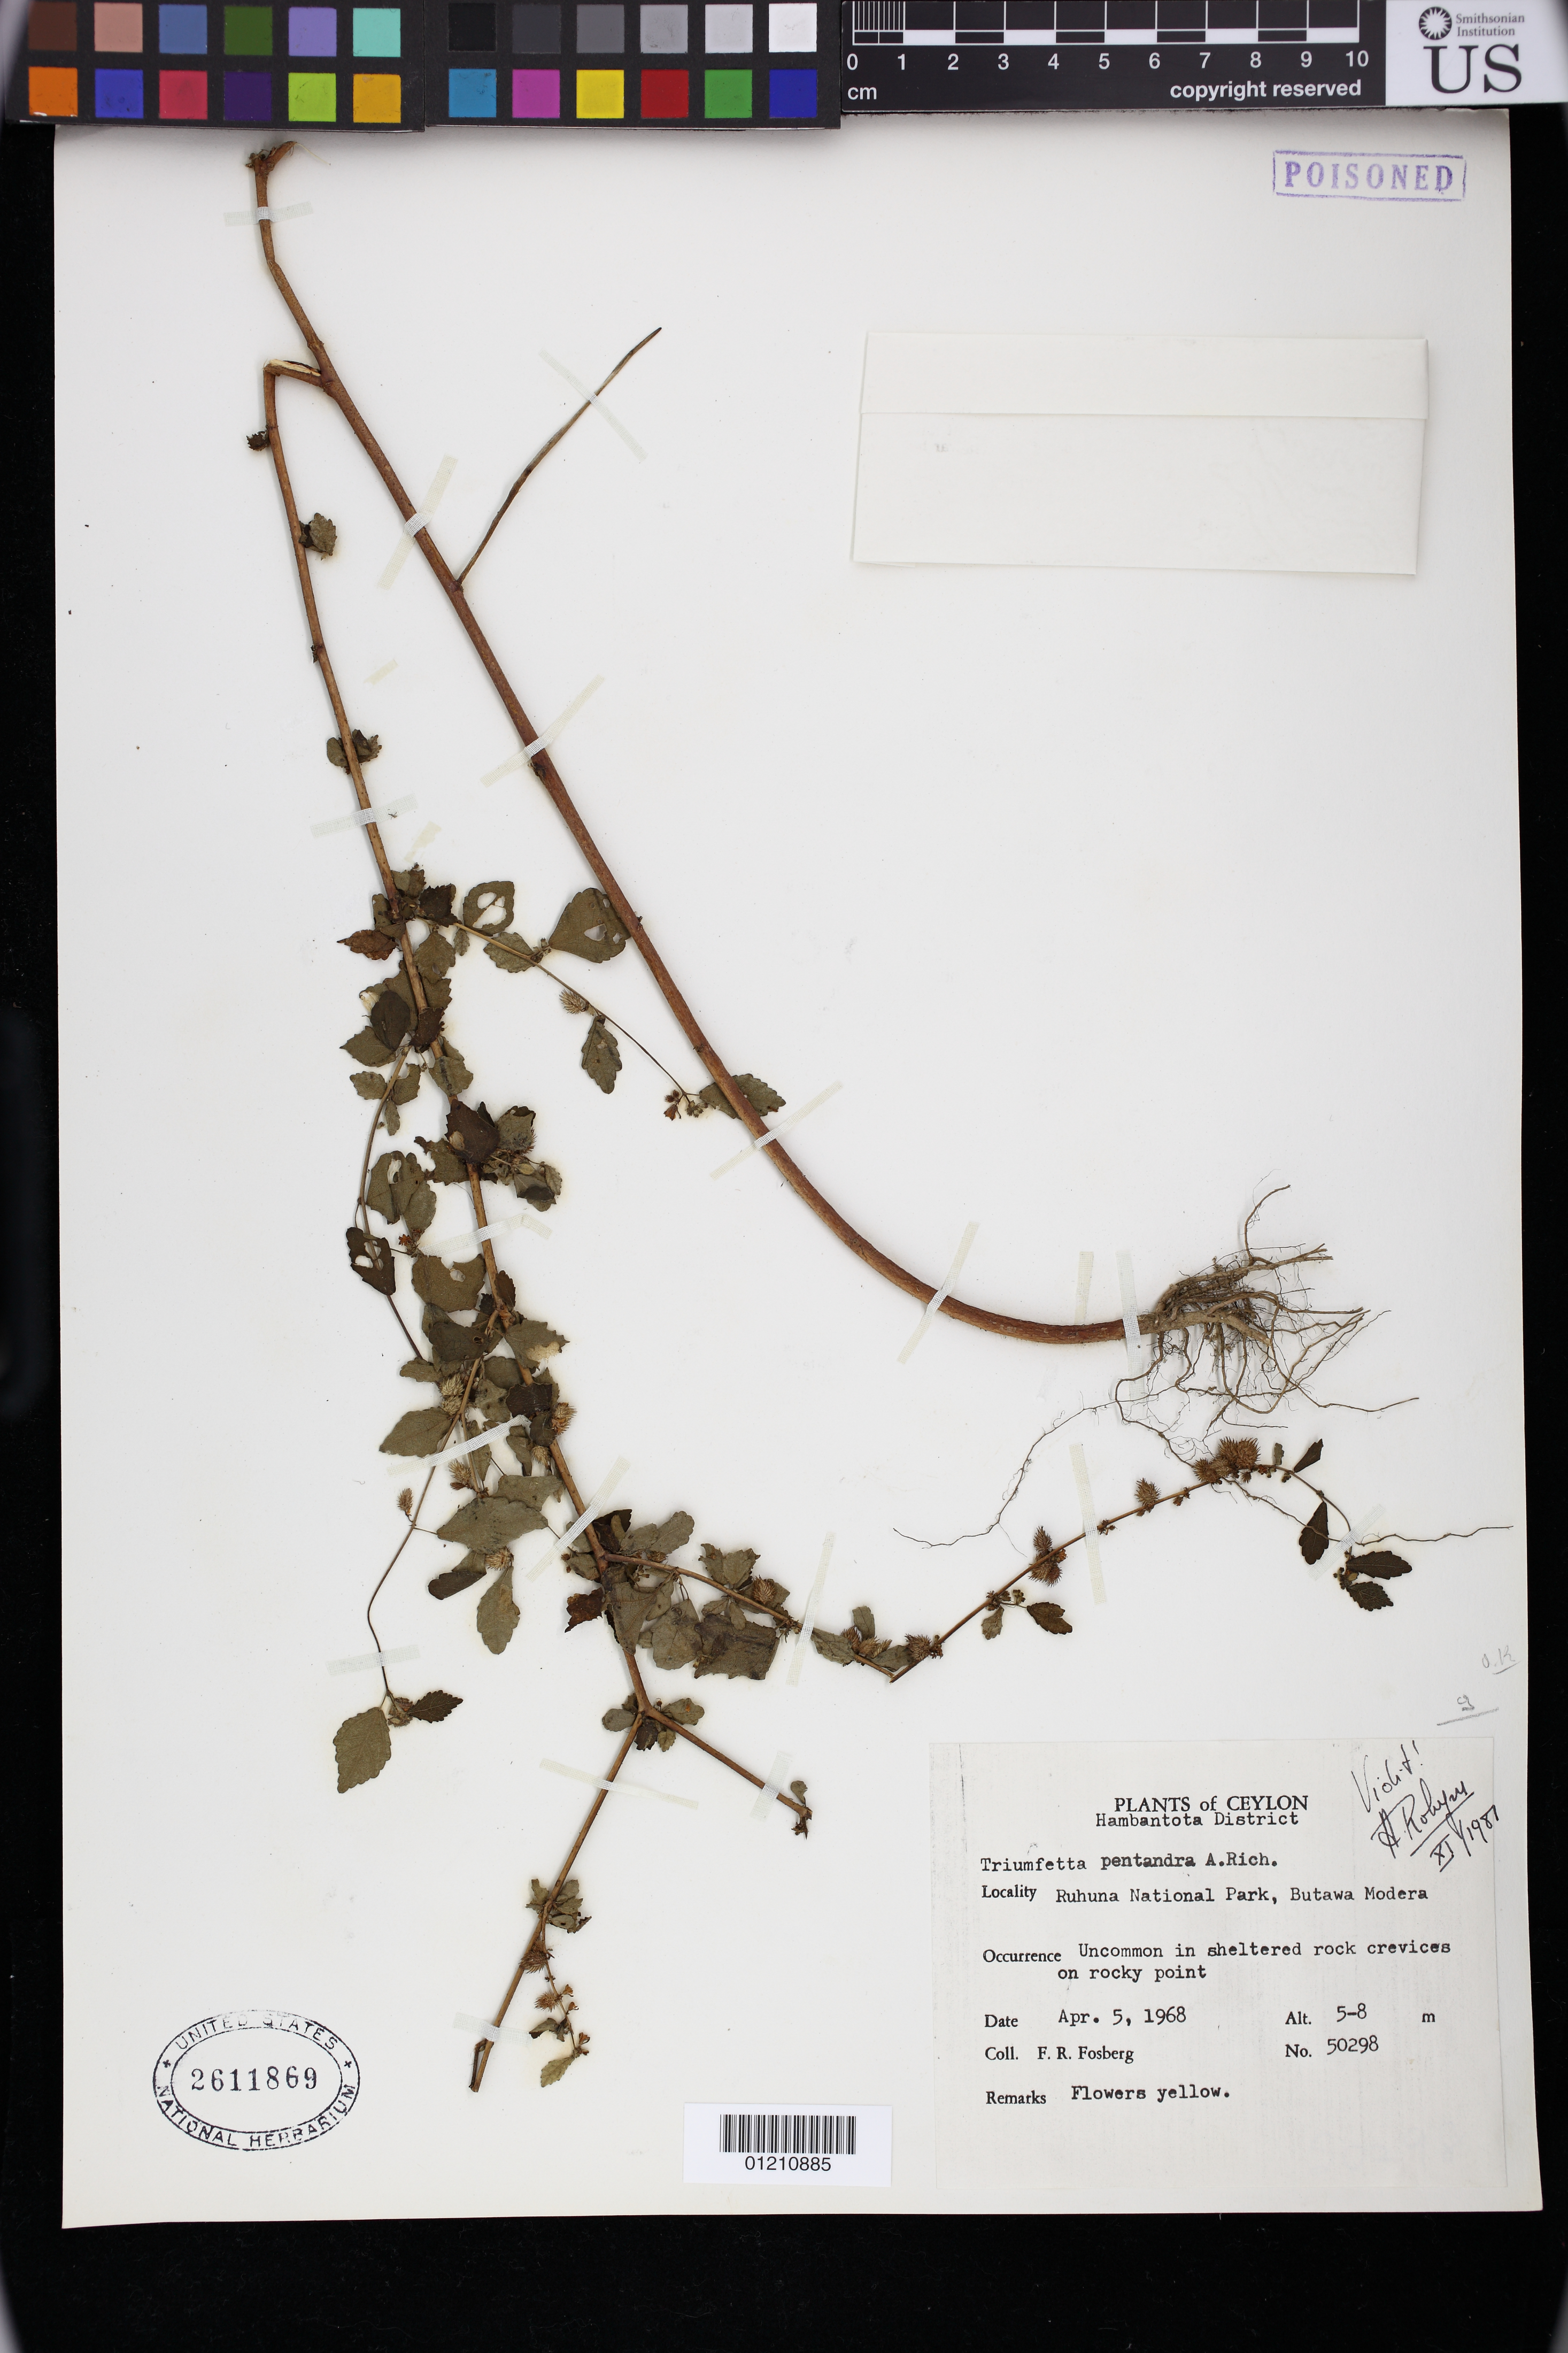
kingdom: Plantae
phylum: Tracheophyta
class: Magnoliopsida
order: Malvales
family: Malvaceae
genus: Triumfetta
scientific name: Triumfetta pentandra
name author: A. Rich.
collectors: F. R. Fosberg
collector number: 50298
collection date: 1968-04-05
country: Sri Lanka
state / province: Southern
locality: Yala National Park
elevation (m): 5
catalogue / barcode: US 2611869